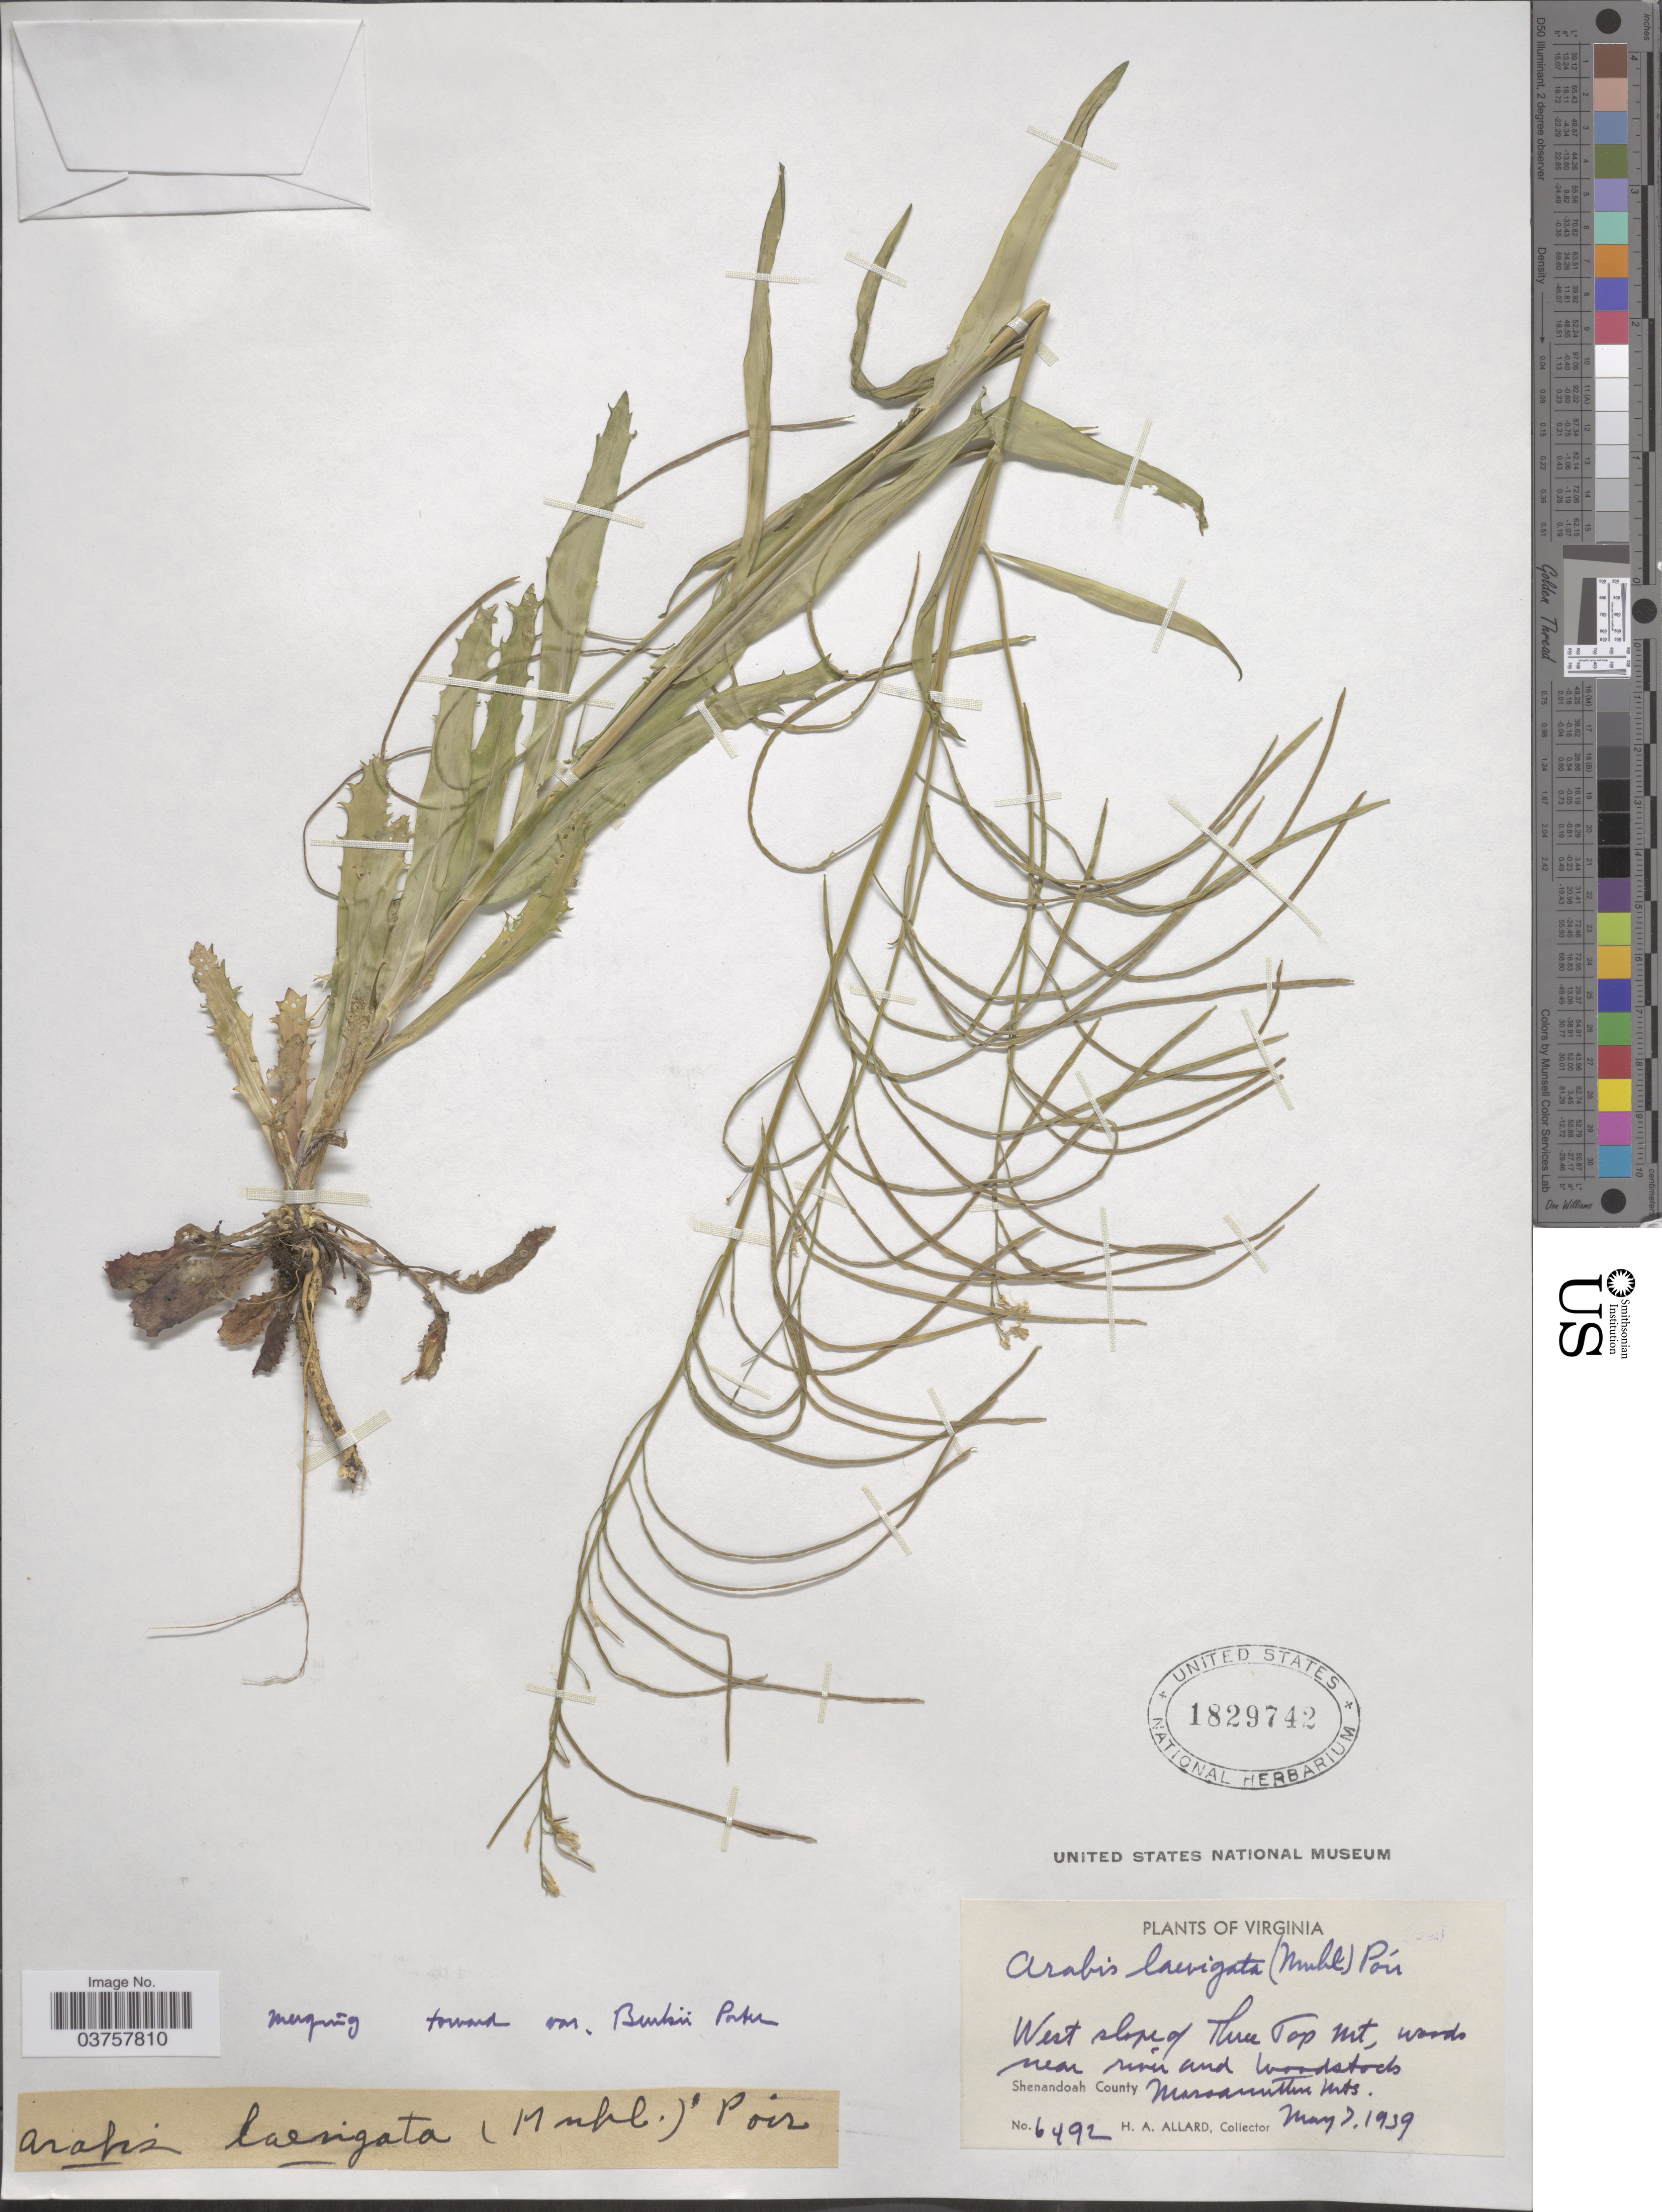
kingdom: Plantae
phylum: Tracheophyta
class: Magnoliopsida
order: Brassicales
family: Brassicaceae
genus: Arabis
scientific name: Arabis laevigata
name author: (Muhl. ex Willd.) Poir.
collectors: H. A. Allard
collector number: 6492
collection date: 1939-05-07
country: United States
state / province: Virginia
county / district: Shenandoah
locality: West slope of Three Top Mt, woods near river and woostock Massanutten mts. Shenandoah County.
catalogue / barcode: US 1829742